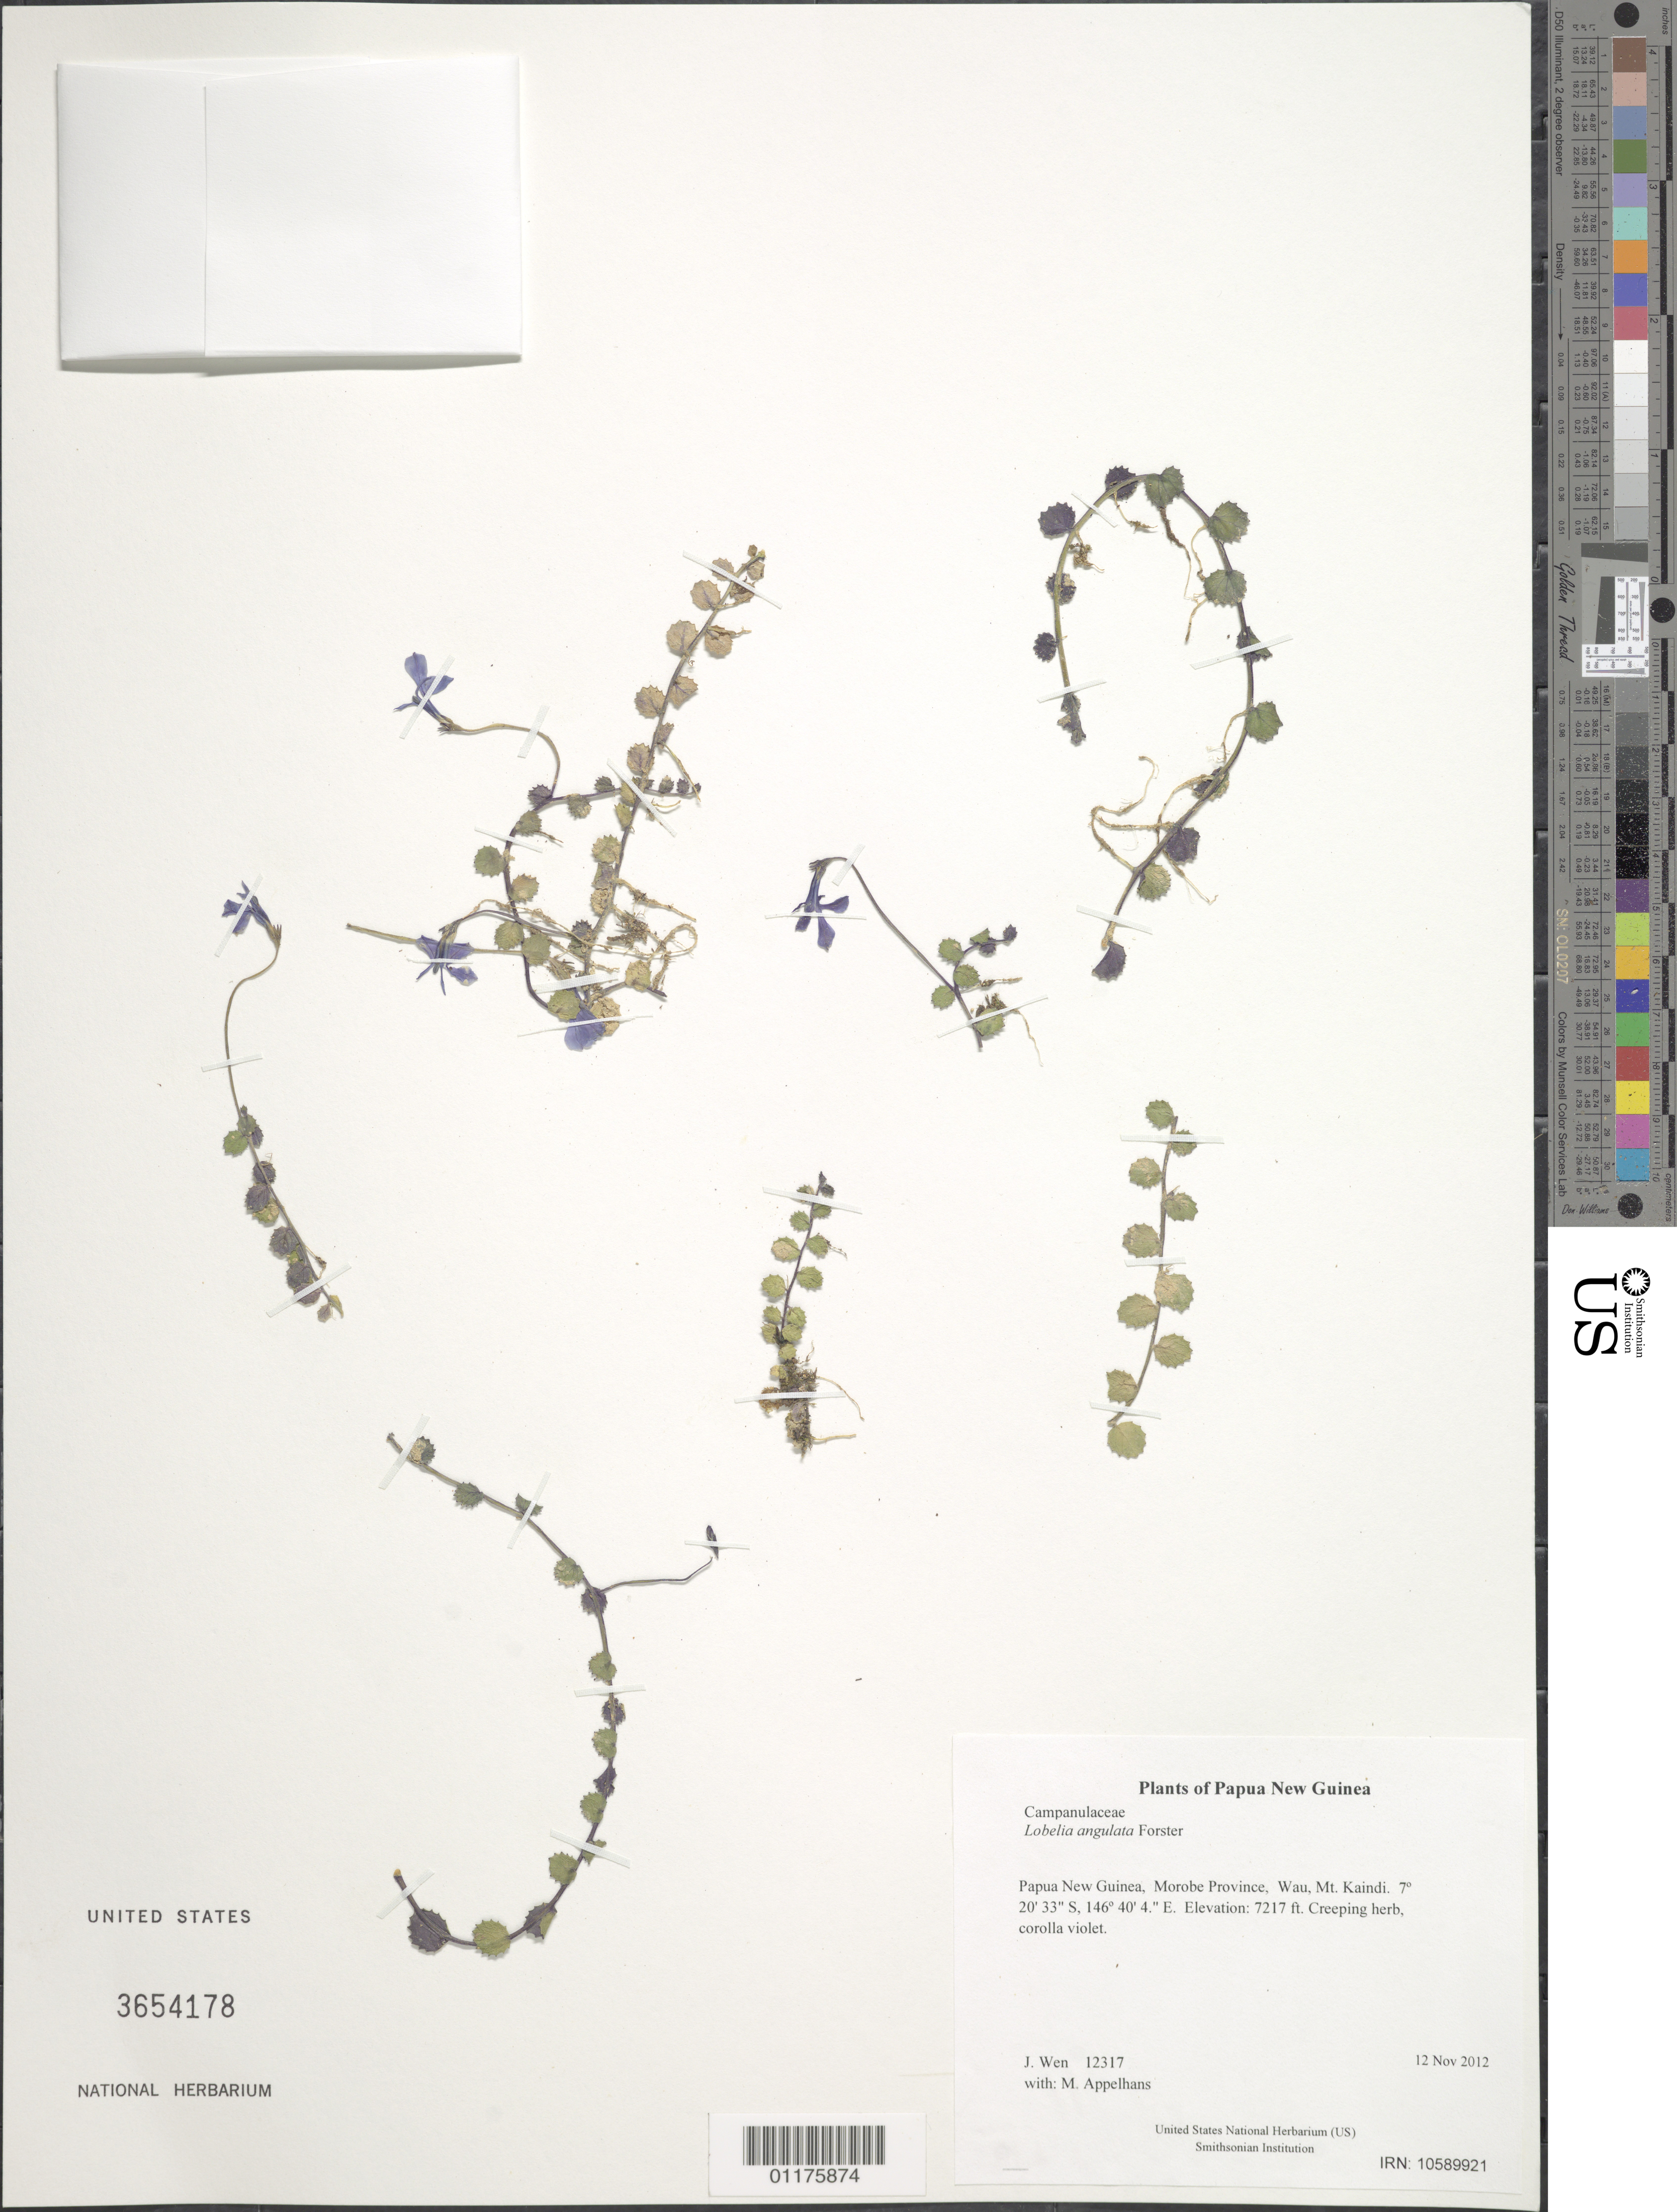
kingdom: Plantae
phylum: Tracheophyta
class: Magnoliopsida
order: Asterales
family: Campanulaceae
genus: Lobelia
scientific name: Lobelia angulata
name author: G. Forst.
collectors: M. Appelhans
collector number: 12317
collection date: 2012-11-12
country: Papua New Guinea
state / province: Morobe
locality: Wau, Mt. Kaindi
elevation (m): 2200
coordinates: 07 20.556 S, 146 40.070 E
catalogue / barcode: US 3654178